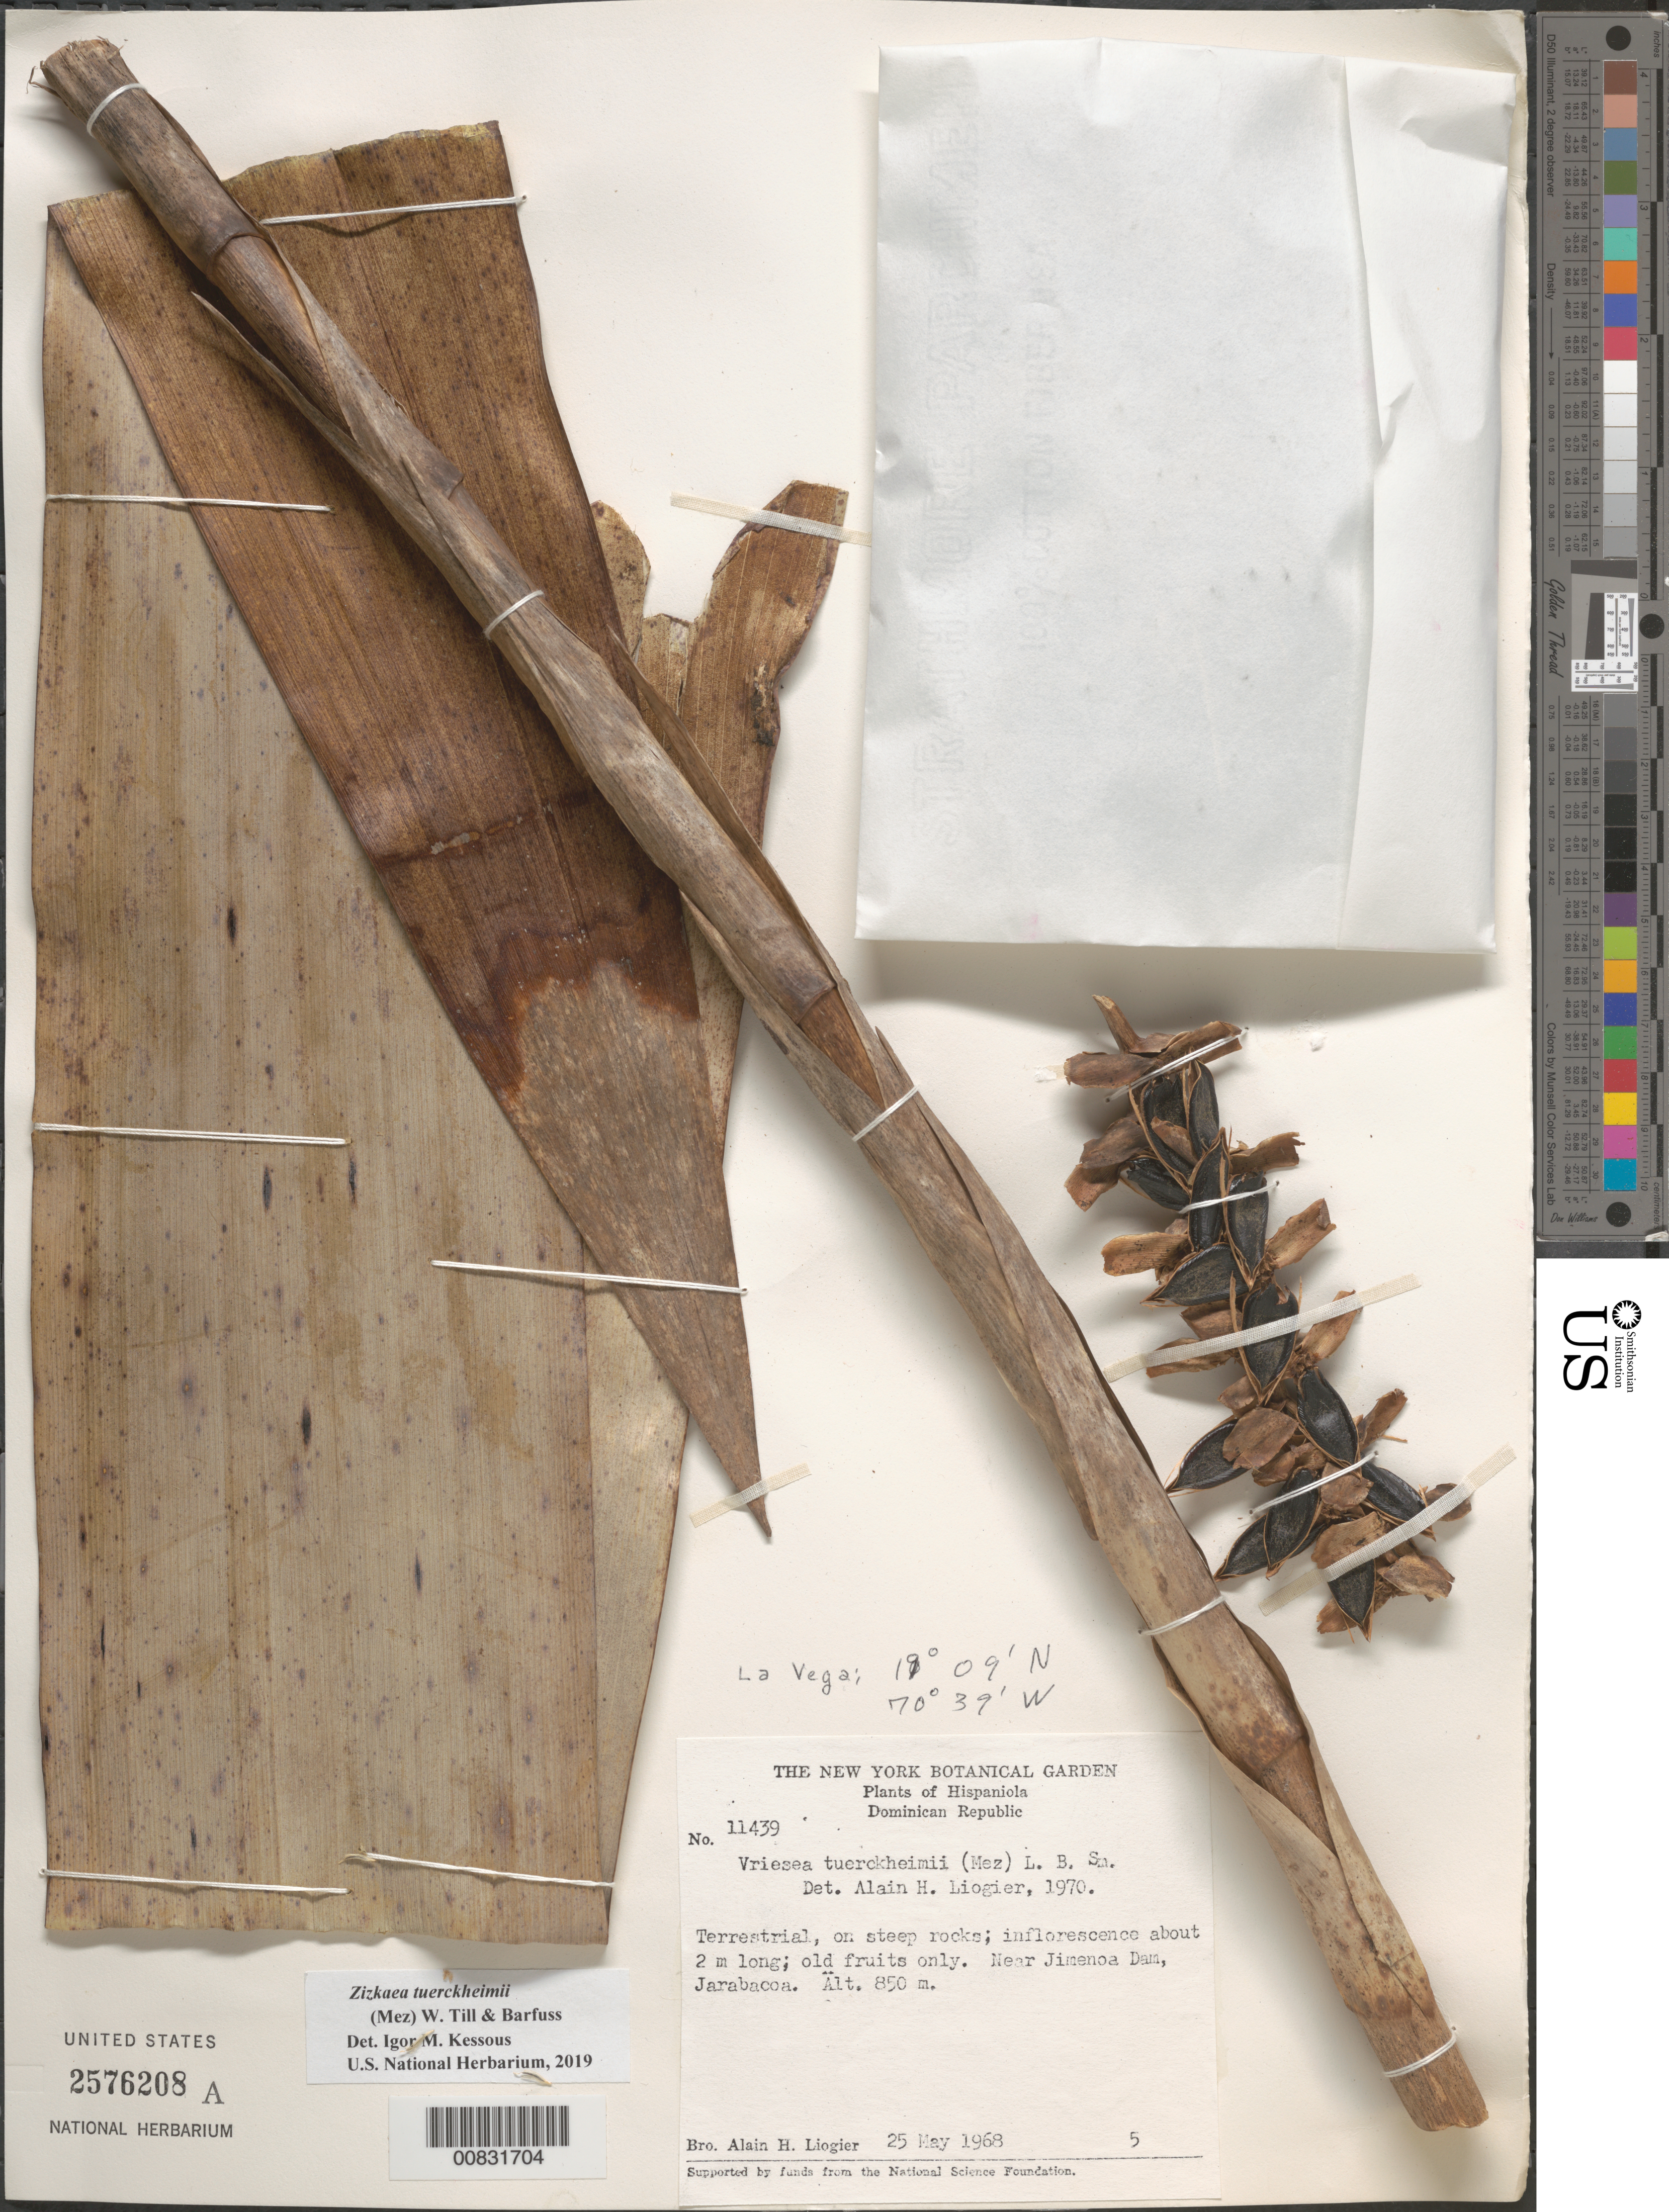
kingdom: Plantae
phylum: Tracheophyta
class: Liliopsida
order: Poales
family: Bromeliaceae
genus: Zizkaea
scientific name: Zizkaea tuerckheimii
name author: (Mez) W. Till & Barfuss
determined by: Kessous, Igor M.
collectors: A. H. Liogier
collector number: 11439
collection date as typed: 25 May 1968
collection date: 1968-05-25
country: Dominican Republic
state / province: La Vega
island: Hispaniola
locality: Near Jimenoa Dam, Jarabacoa.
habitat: On steep rocks.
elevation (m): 850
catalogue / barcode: US 2576208A